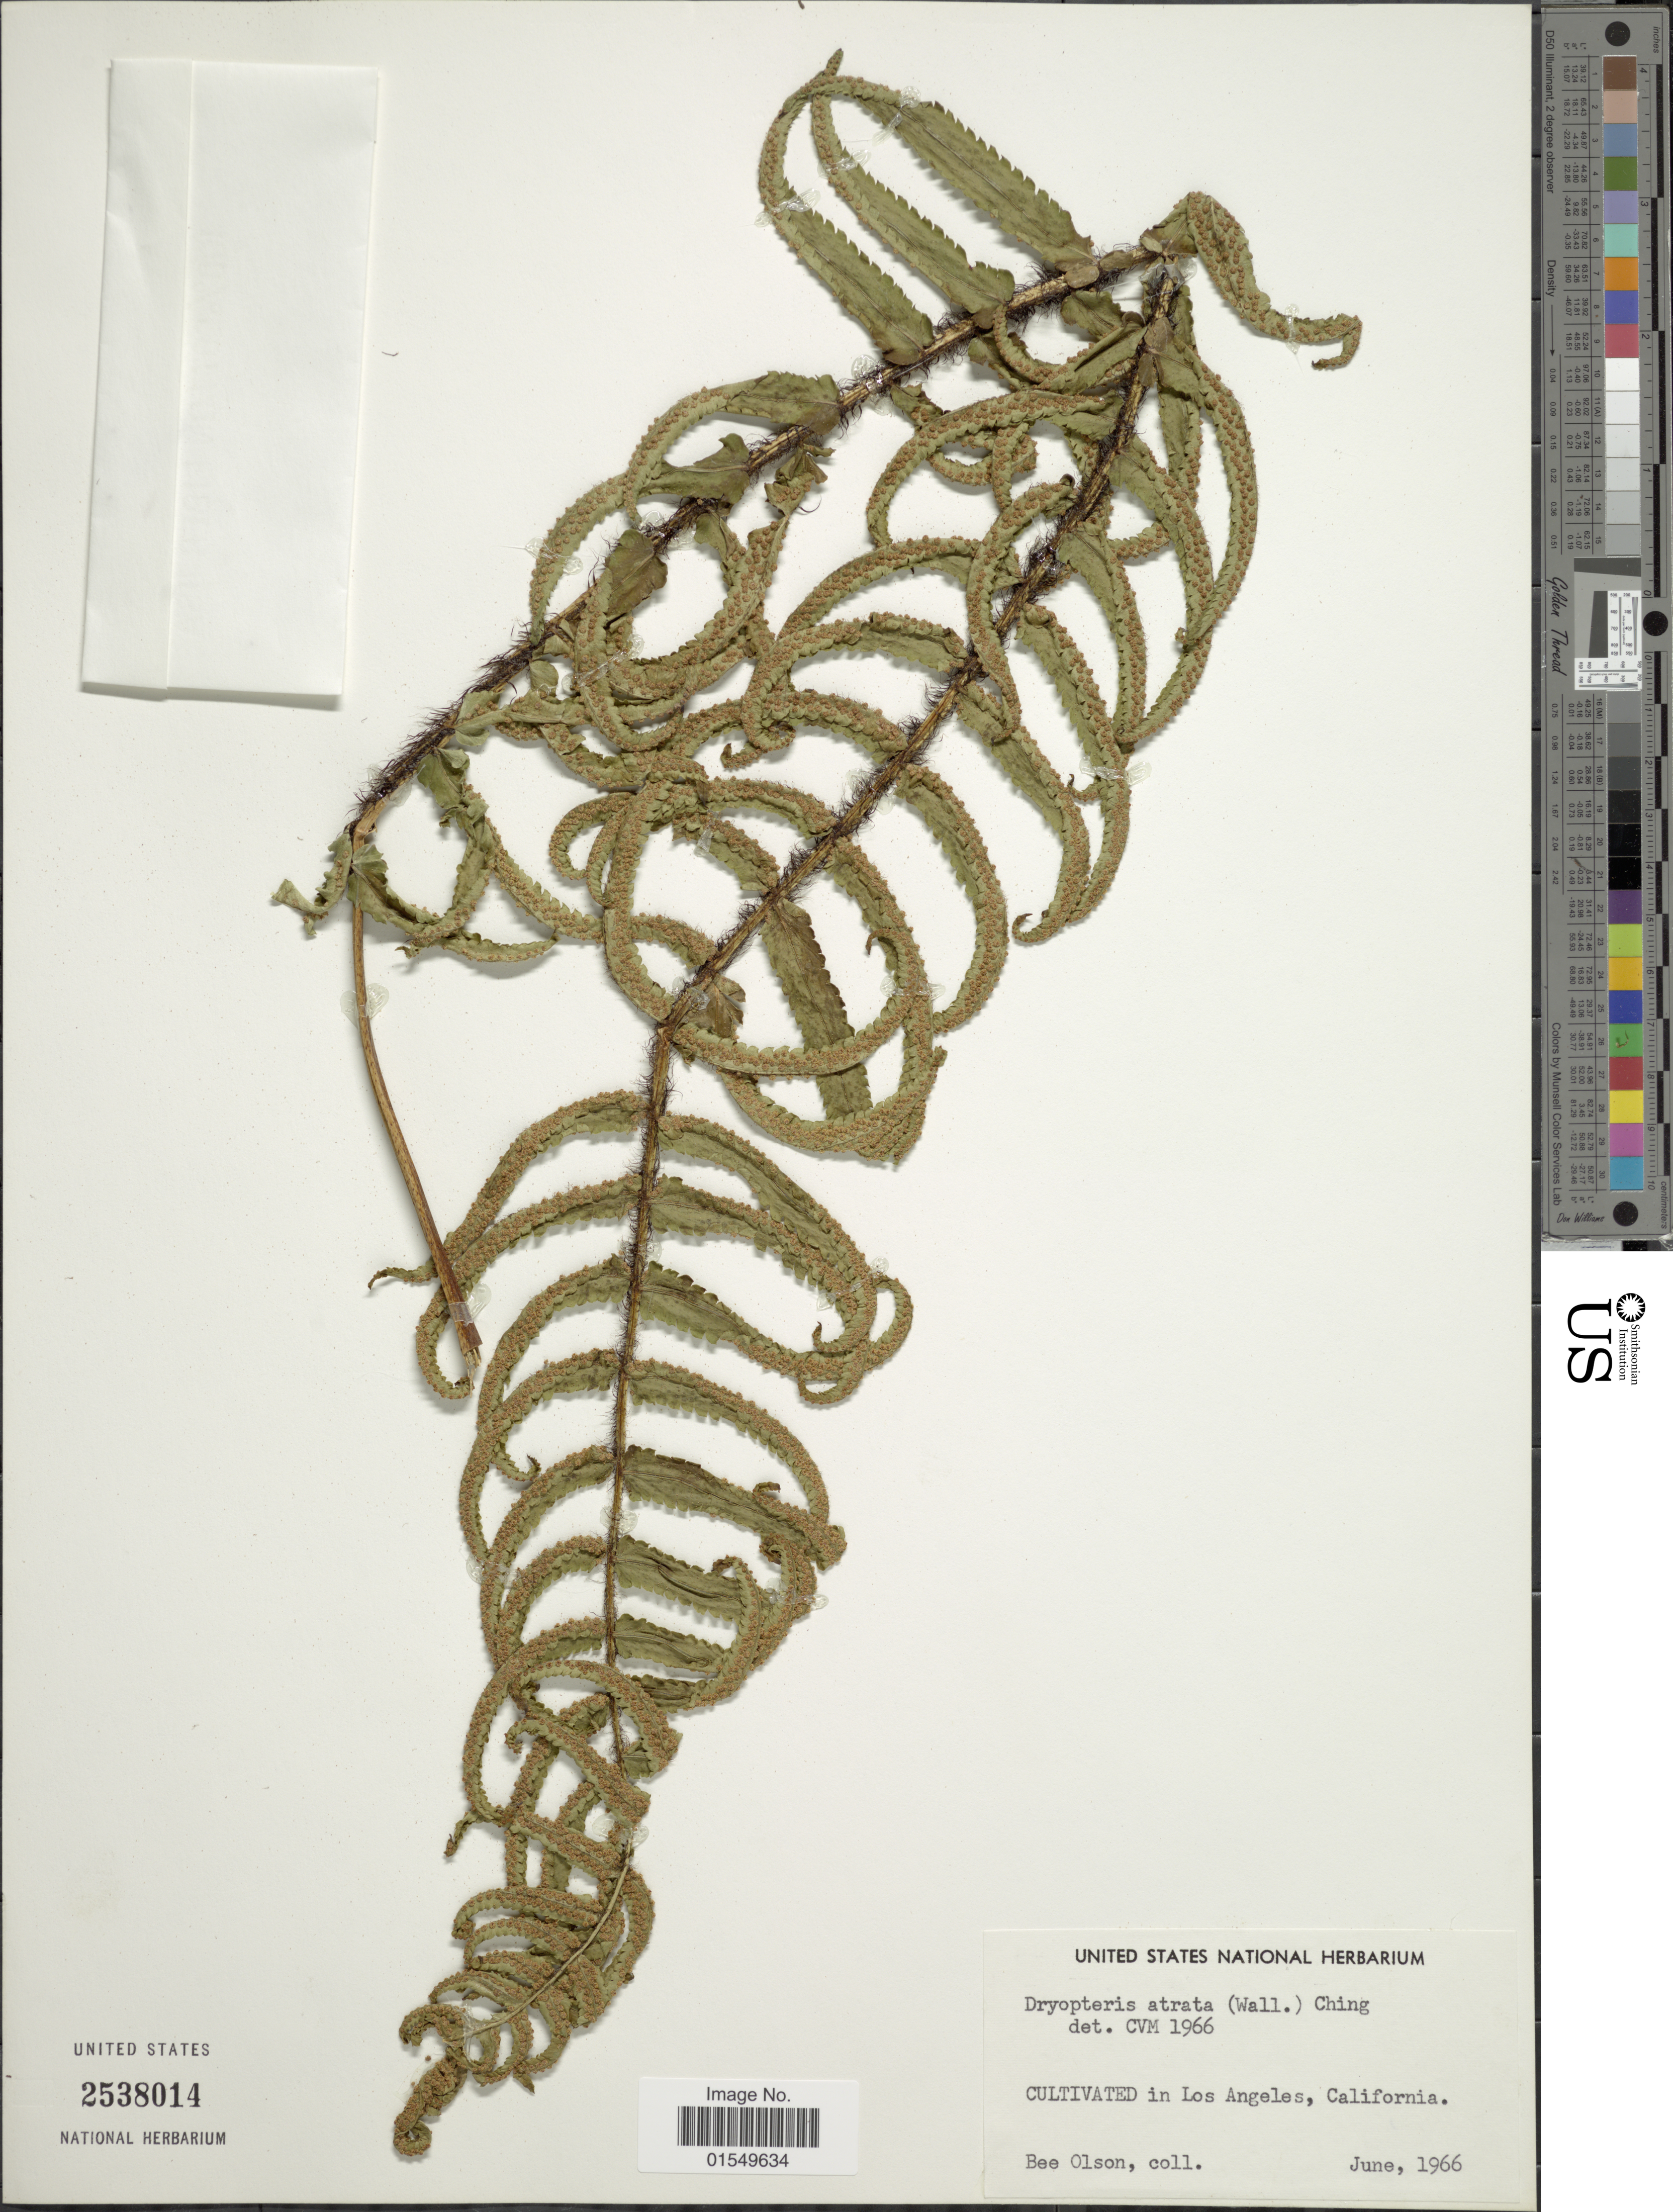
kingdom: Plantae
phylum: Tracheophyta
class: Polypodiopsida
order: Polypodiales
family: Dryopteridaceae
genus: Dryopteris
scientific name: Dryopteris atrata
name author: (Wall. ex Kunze) Ching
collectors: B. Olson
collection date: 1966-06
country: United States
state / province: California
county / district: Los Angeles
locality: Los Angeles, California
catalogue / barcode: US 2538014